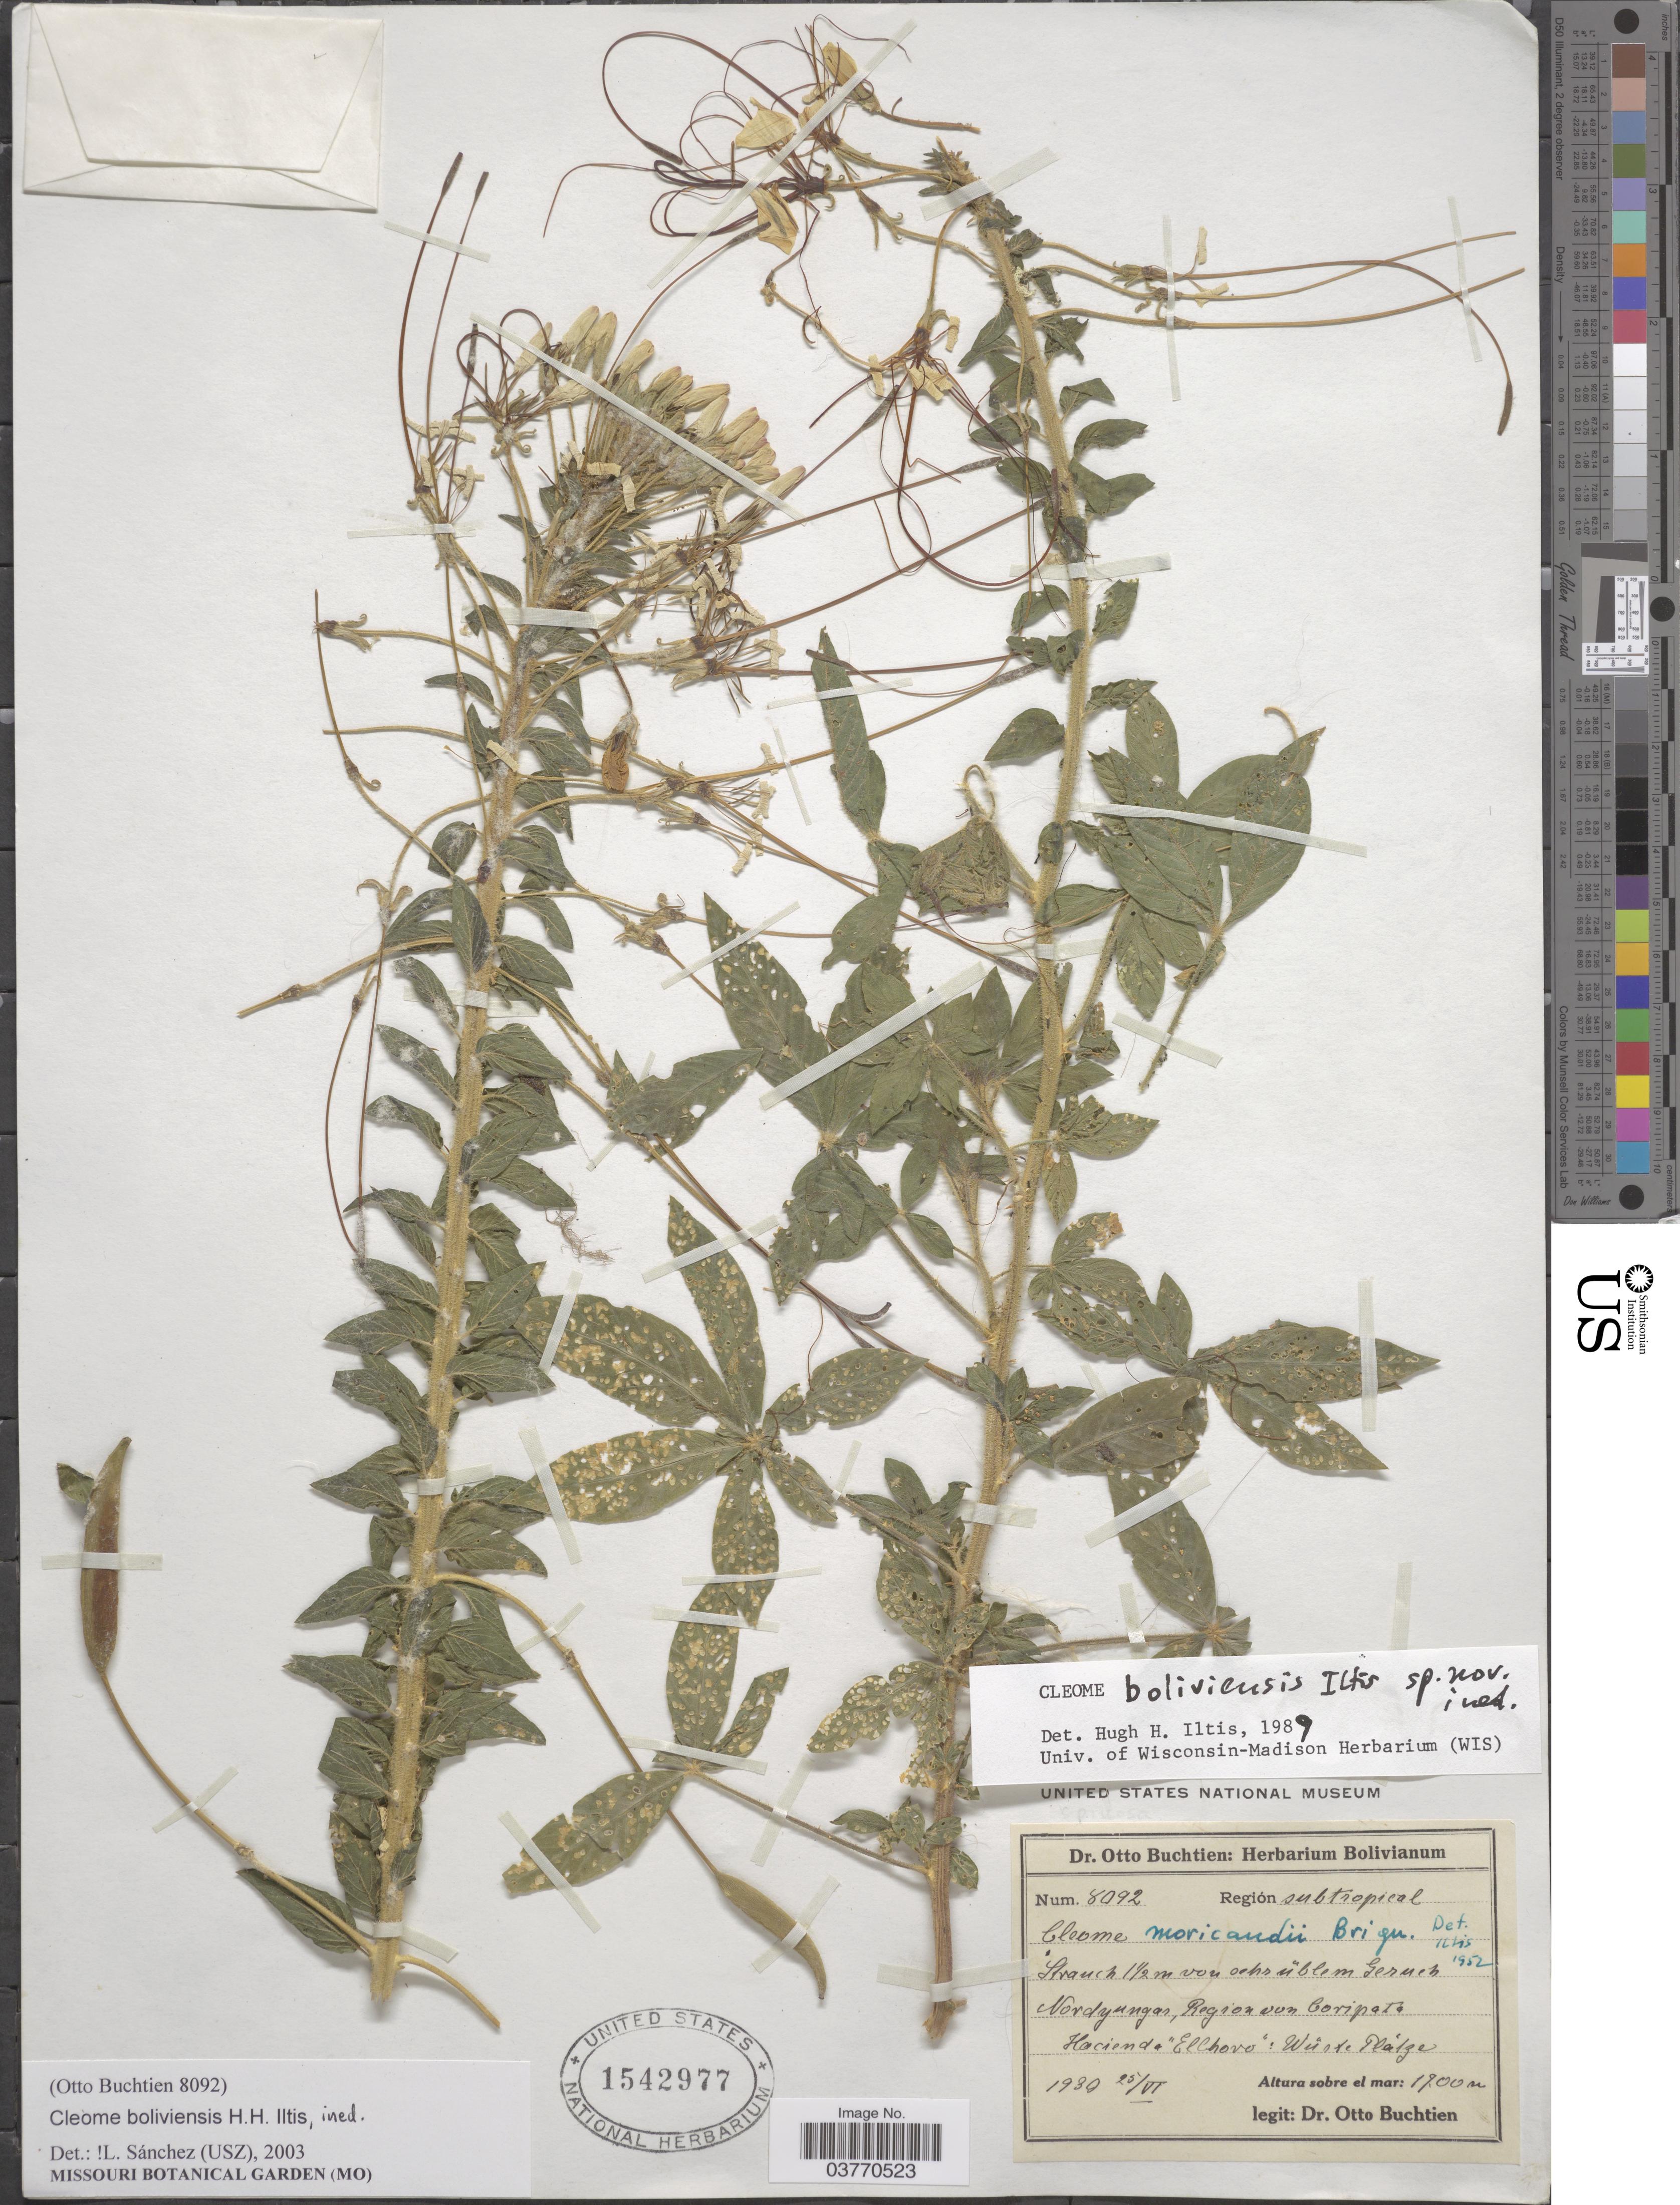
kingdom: Plantae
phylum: Tracheophyta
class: Magnoliopsida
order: Brassicales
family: Cleomaceae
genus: Tarenaya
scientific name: Tarenaya boliviensis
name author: (Iltis) Soares Neto & Roalson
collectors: O. Buchtien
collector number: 8092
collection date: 1930-06-25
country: Bolivia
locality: Región subtropical. Nordyungas, Region von Coripata. Hacienda 'El Choro"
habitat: wüste plätze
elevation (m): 1700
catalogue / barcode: US 1542977